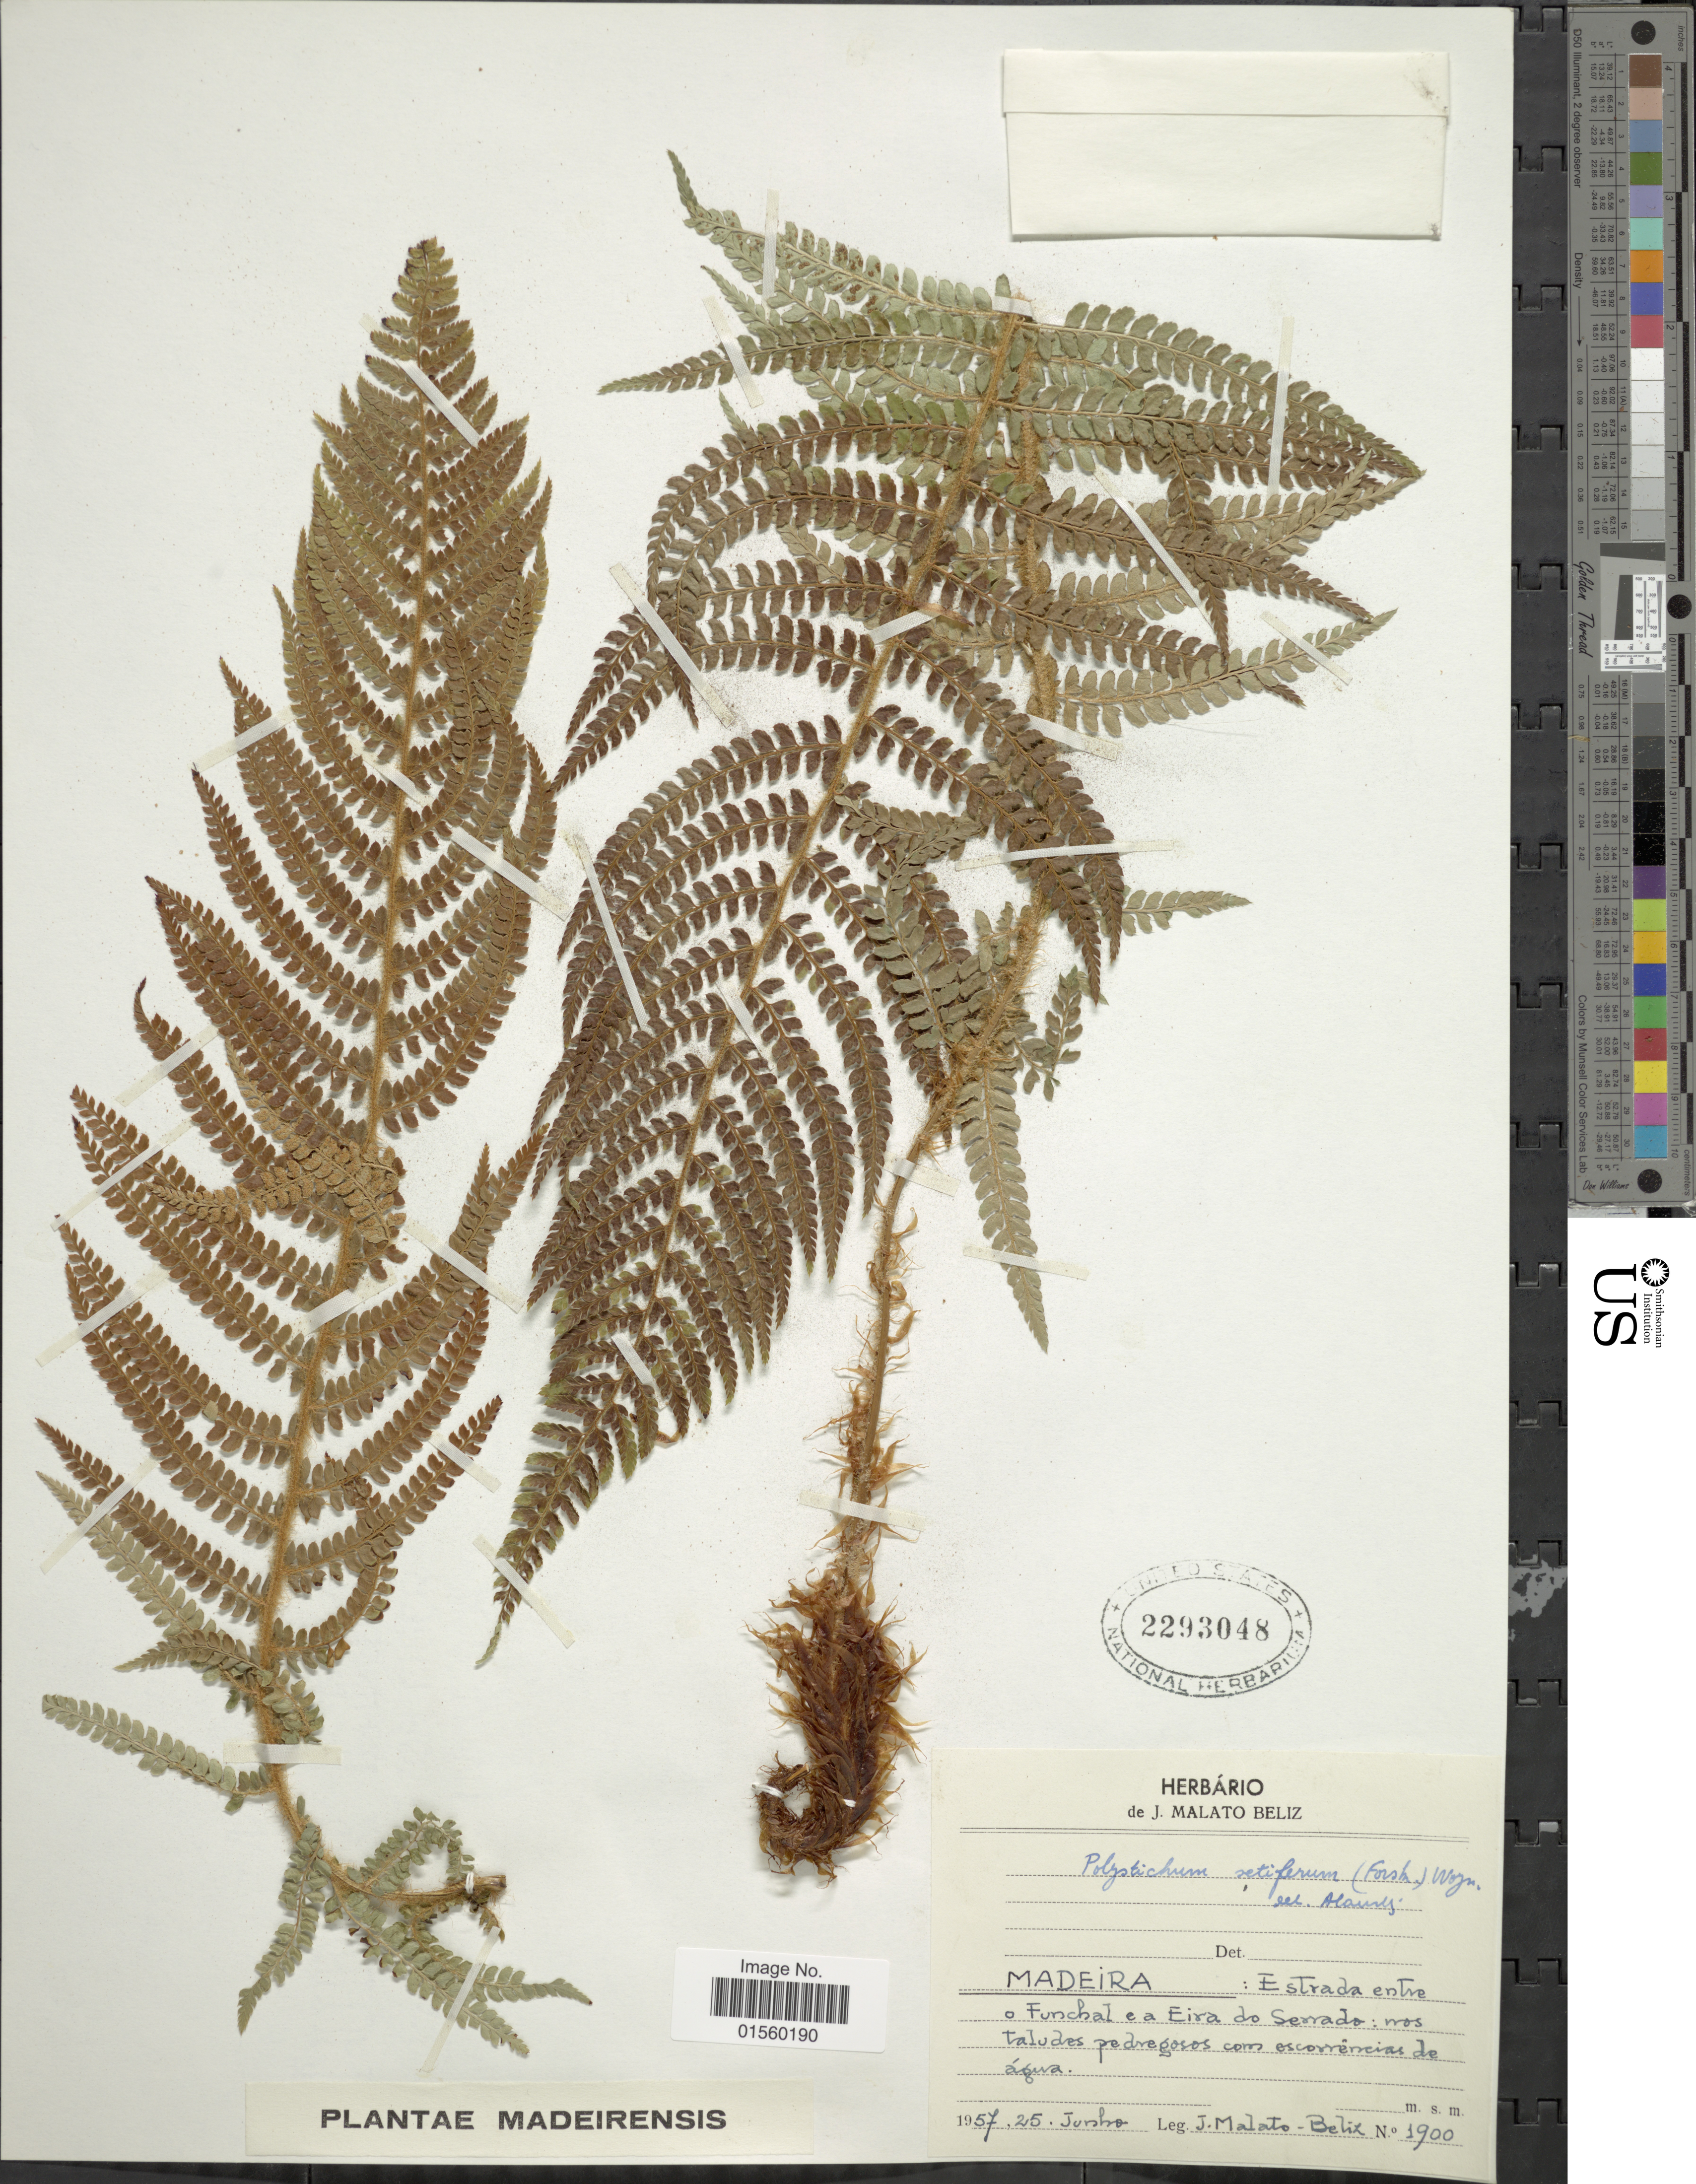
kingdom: Plantae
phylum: Tracheophyta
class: Polypodiopsida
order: Polypodiales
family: Dryopteridaceae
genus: Polystichum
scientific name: Polystichum setiferum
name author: (Forssk.) Moore ex Woynar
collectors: J. Malato-Beliz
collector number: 1900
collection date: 1957-06-25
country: Portugal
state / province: Madeira (Aut. Reg.)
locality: Estrada entre a Funchal e a Eira do Serrado: nos taludes pedregosos com escorrencias de agura [interpreted]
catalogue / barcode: US 2293048